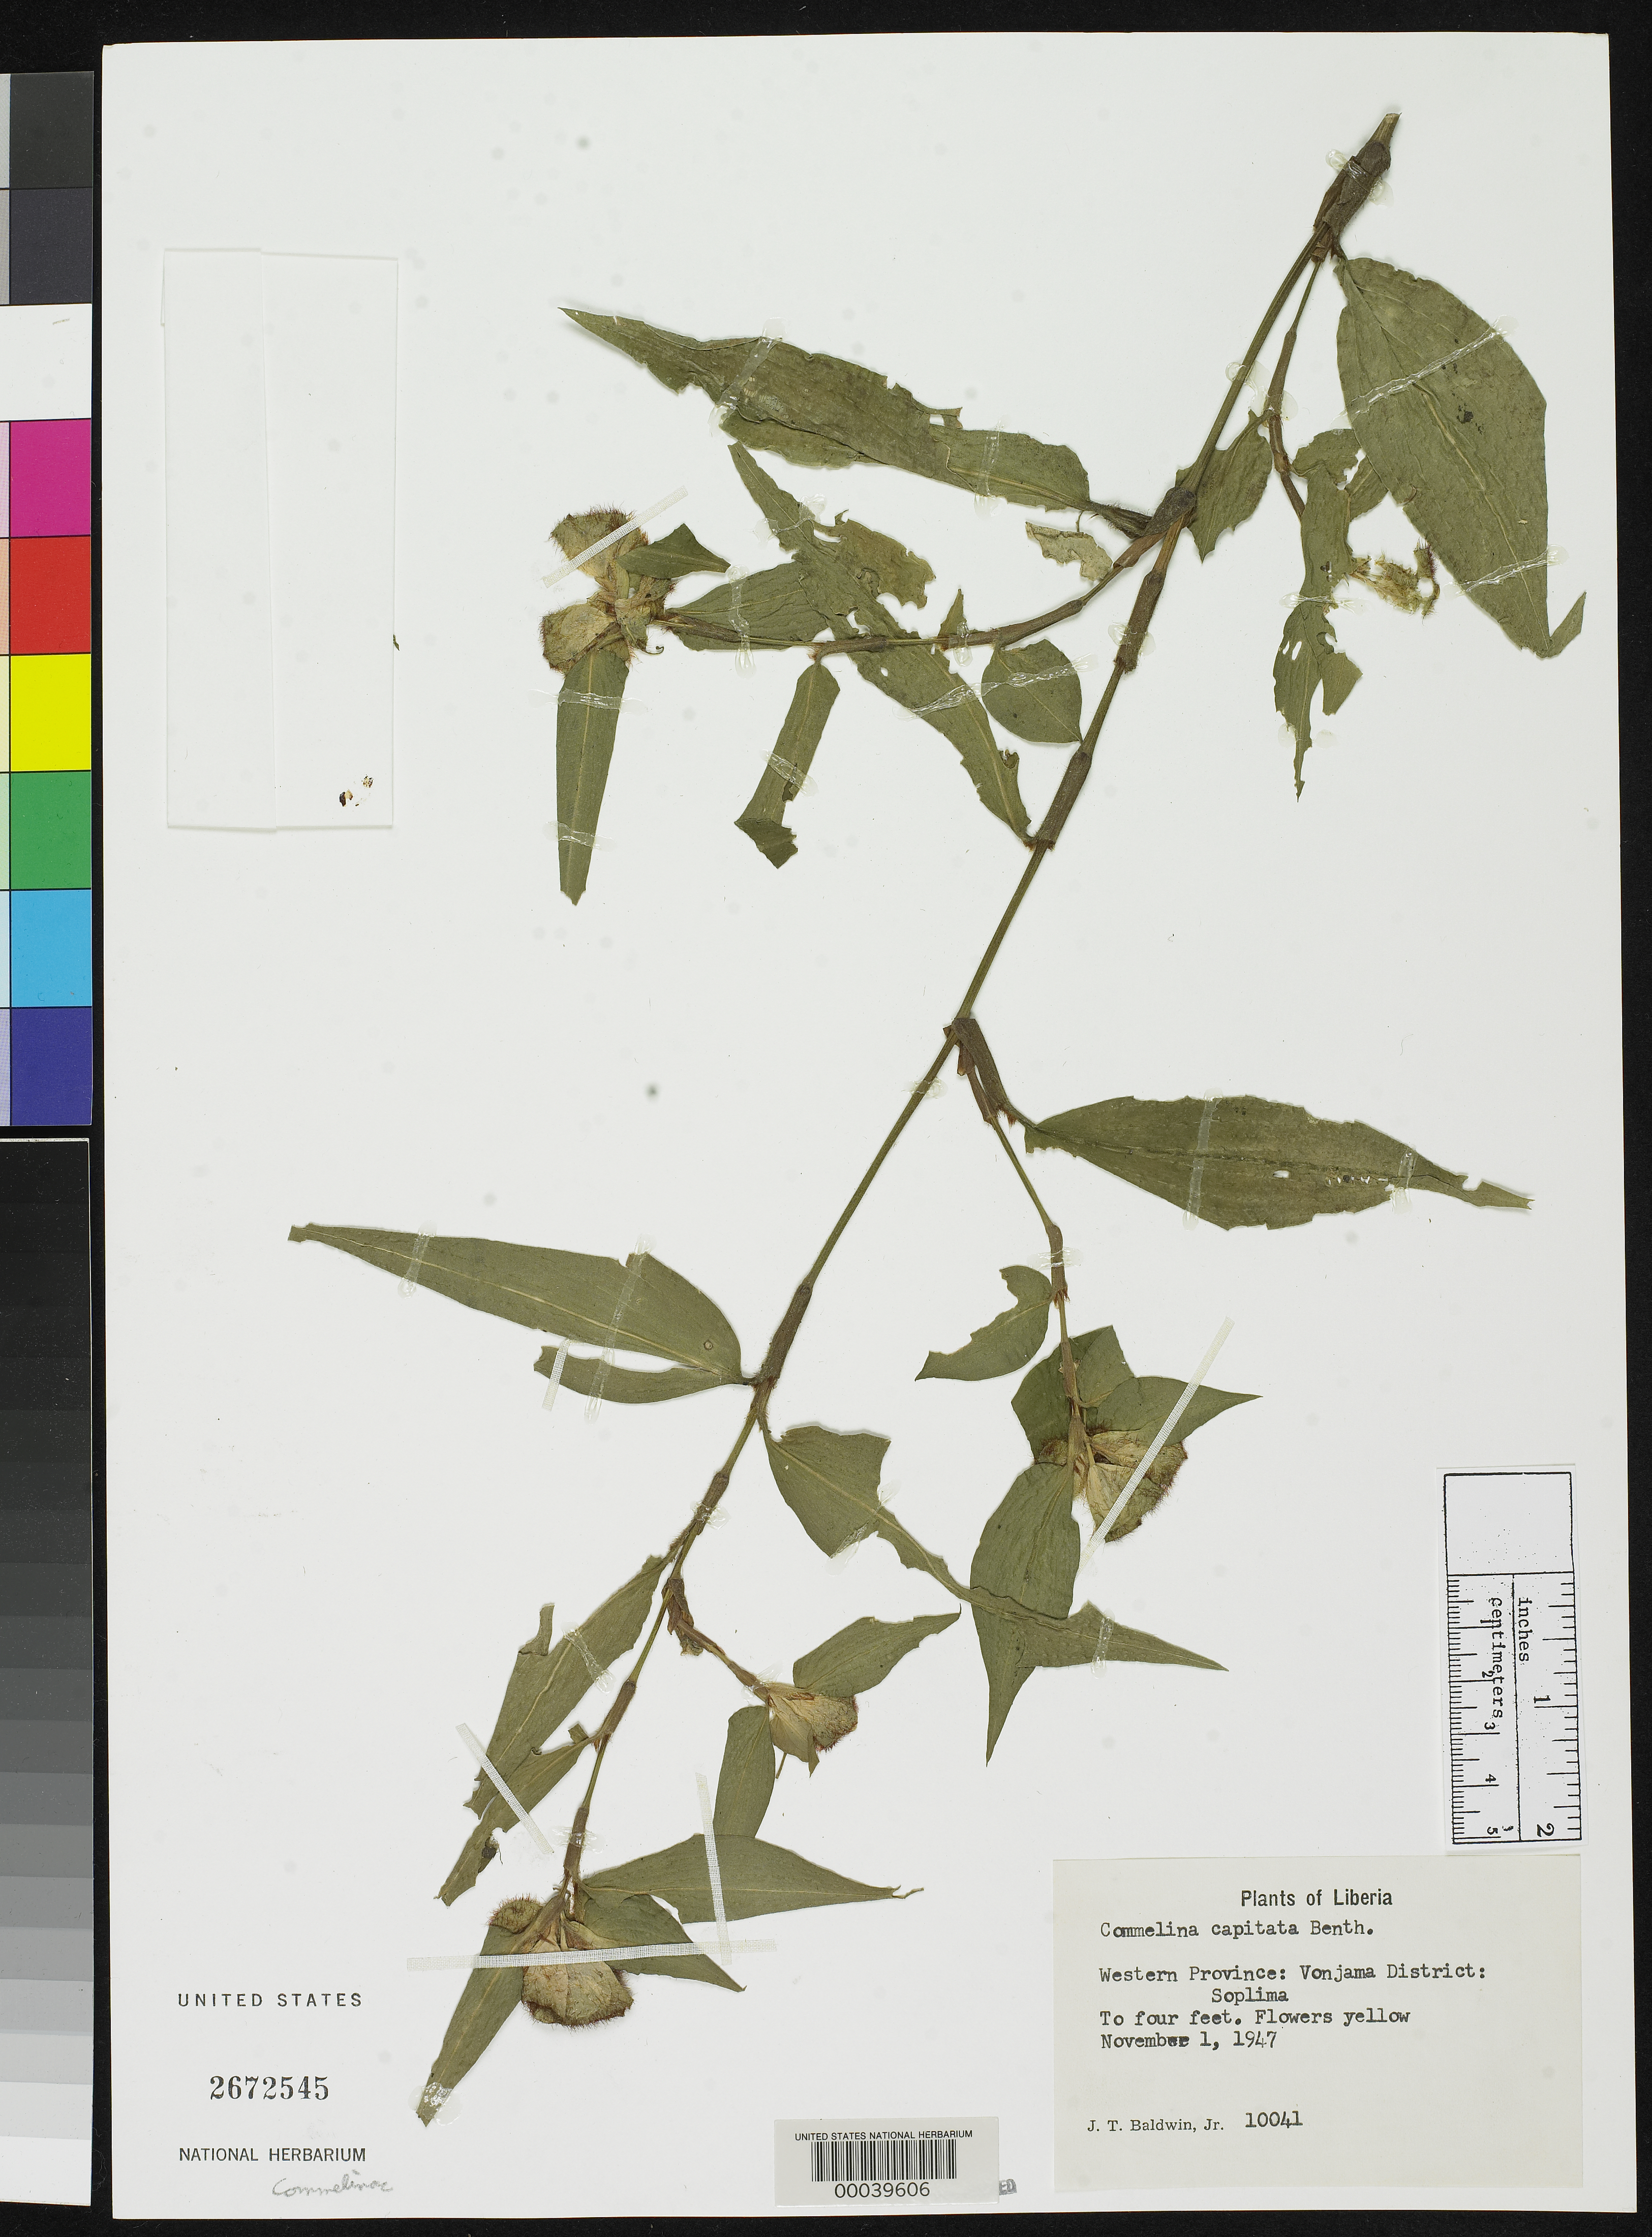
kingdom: Plantae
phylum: Tracheophyta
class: Liliopsida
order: Commelinales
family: Commelinaceae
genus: Commelina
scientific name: Commelina capitata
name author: Benth.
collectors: J. T. Baldwin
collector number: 10041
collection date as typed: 01 Nov 1947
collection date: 1947-11-01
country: Liberia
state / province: Lofa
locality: Soplima, vonjama dist., western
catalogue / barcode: US 2672545